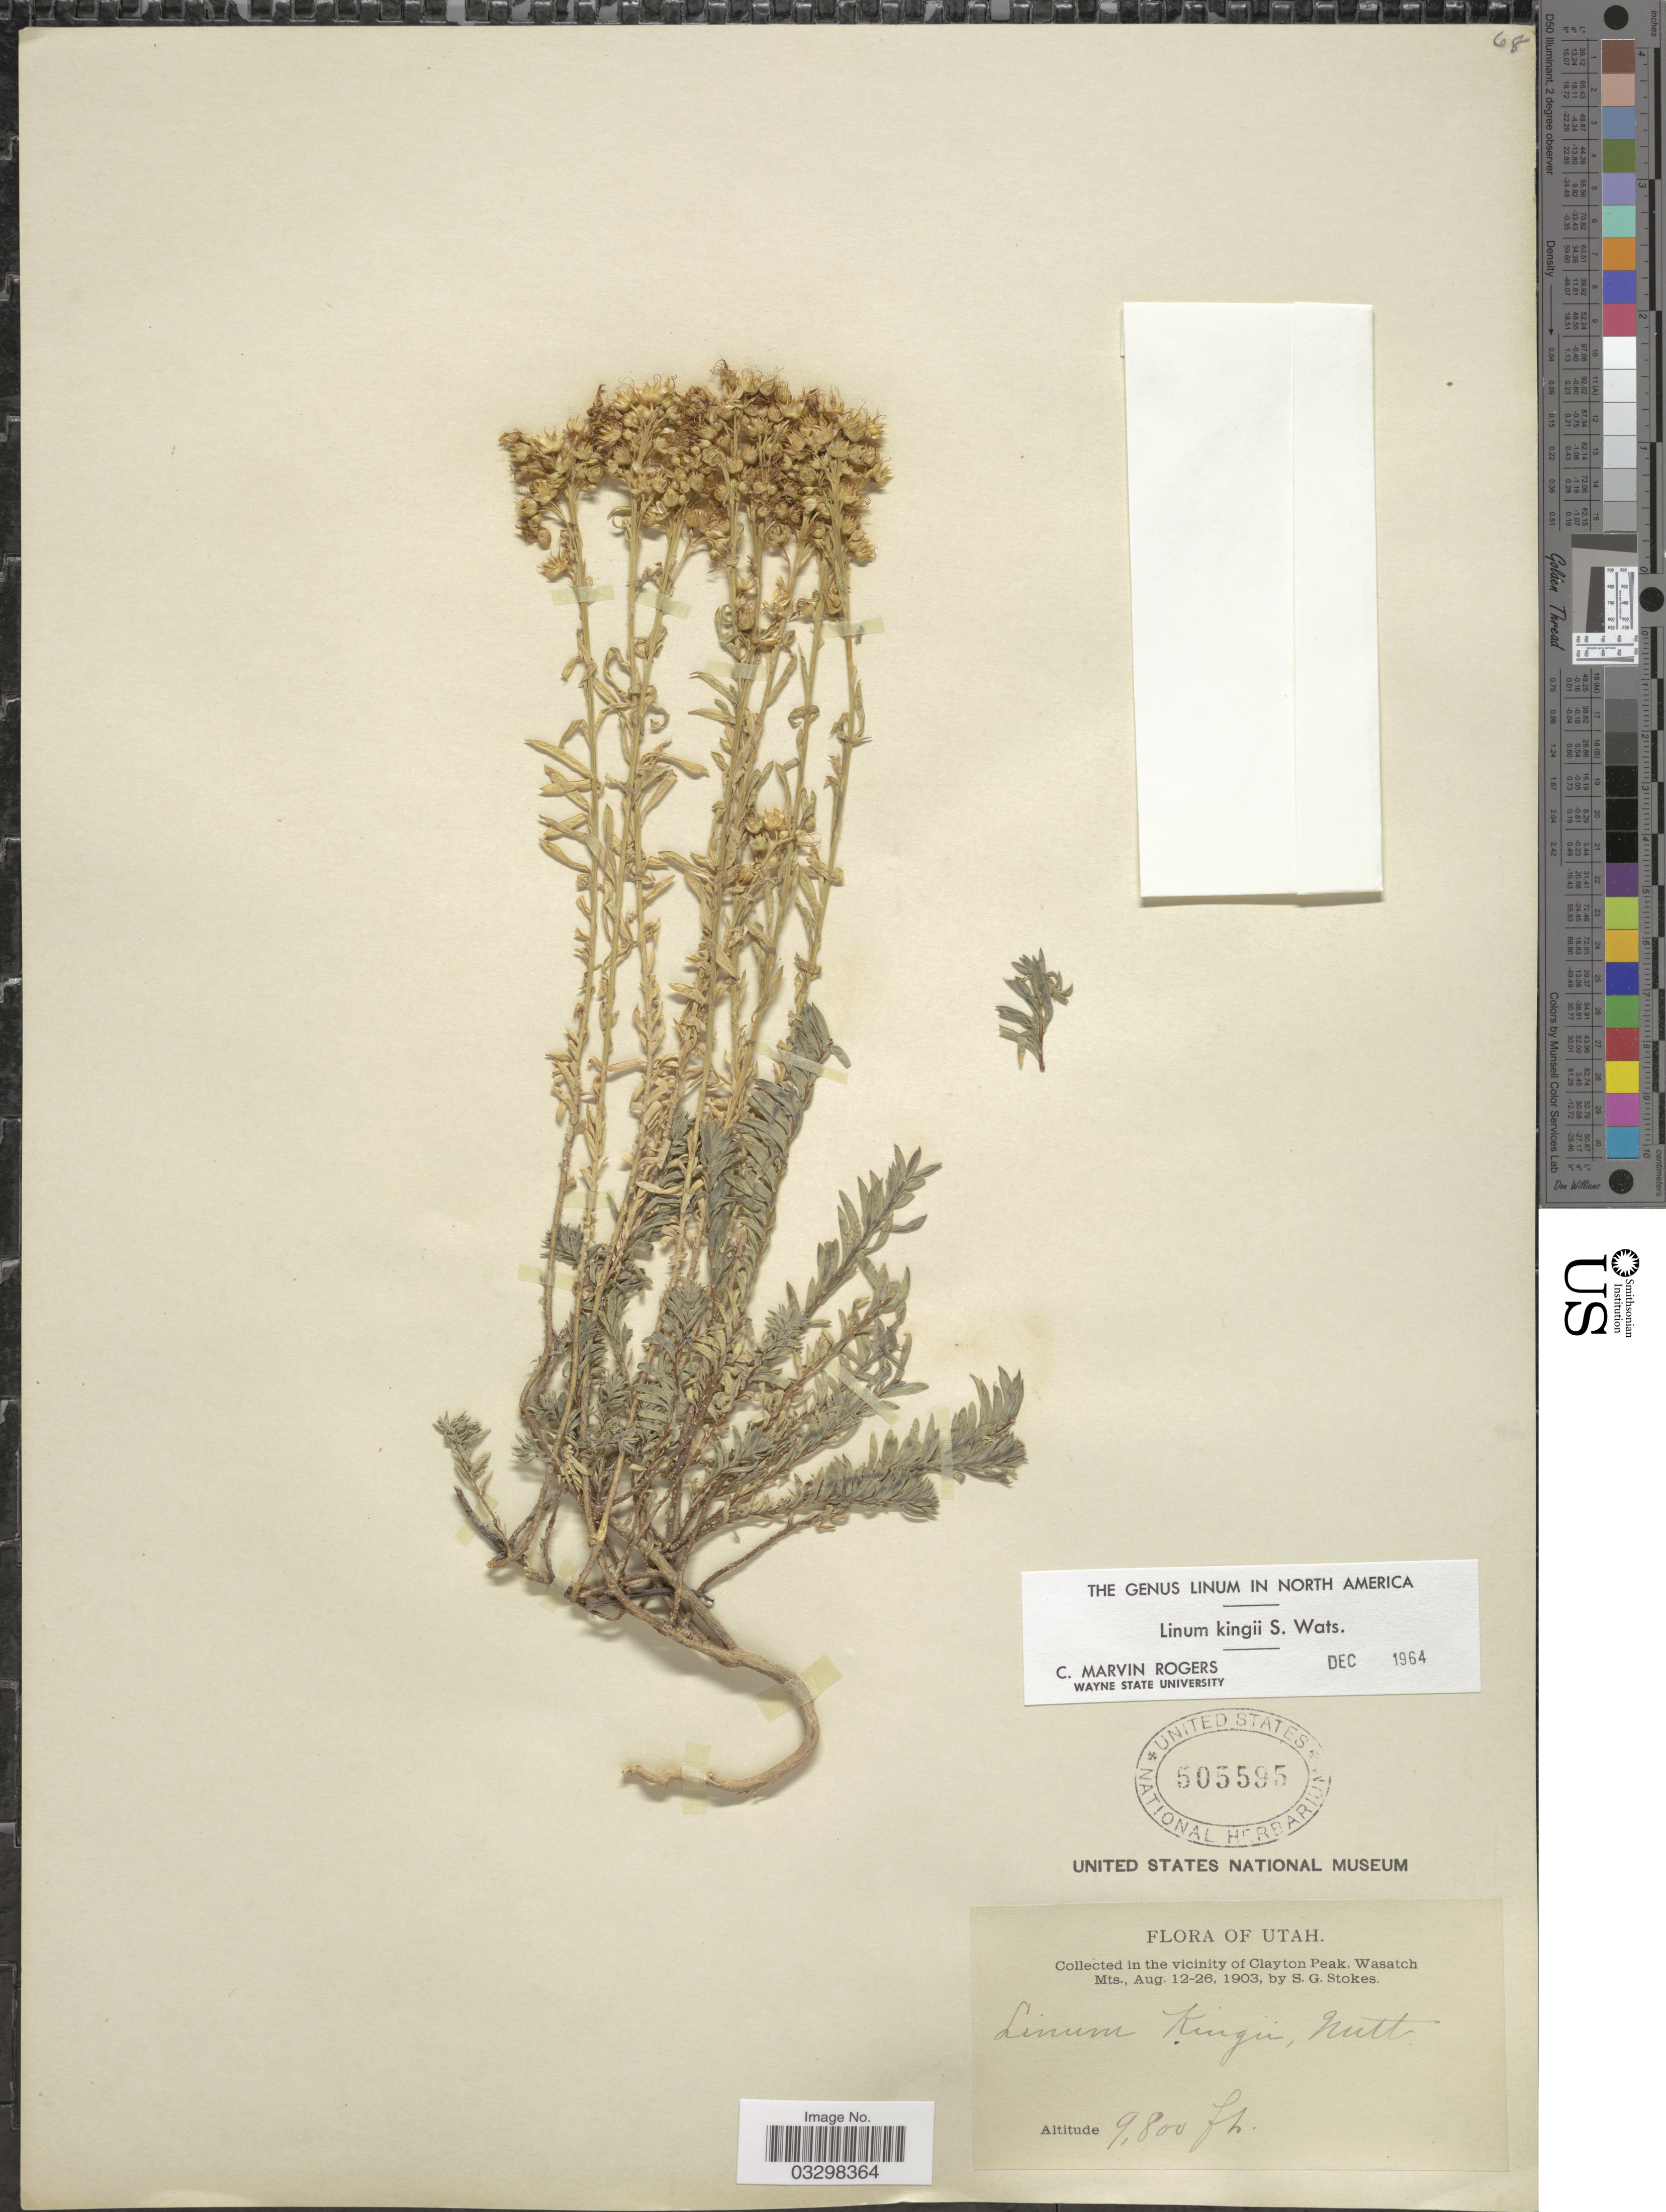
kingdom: Plantae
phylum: Tracheophyta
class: Magnoliopsida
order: Apiales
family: Apiaceae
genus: Selinum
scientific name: Selinum kingii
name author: S. Watson in C. King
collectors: S. G. Stokes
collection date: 1903-08-12/1903-08-26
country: United States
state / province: Utah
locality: In the vicinity of Clayton Peak, Wasatch Mts.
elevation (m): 2987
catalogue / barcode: US 505595